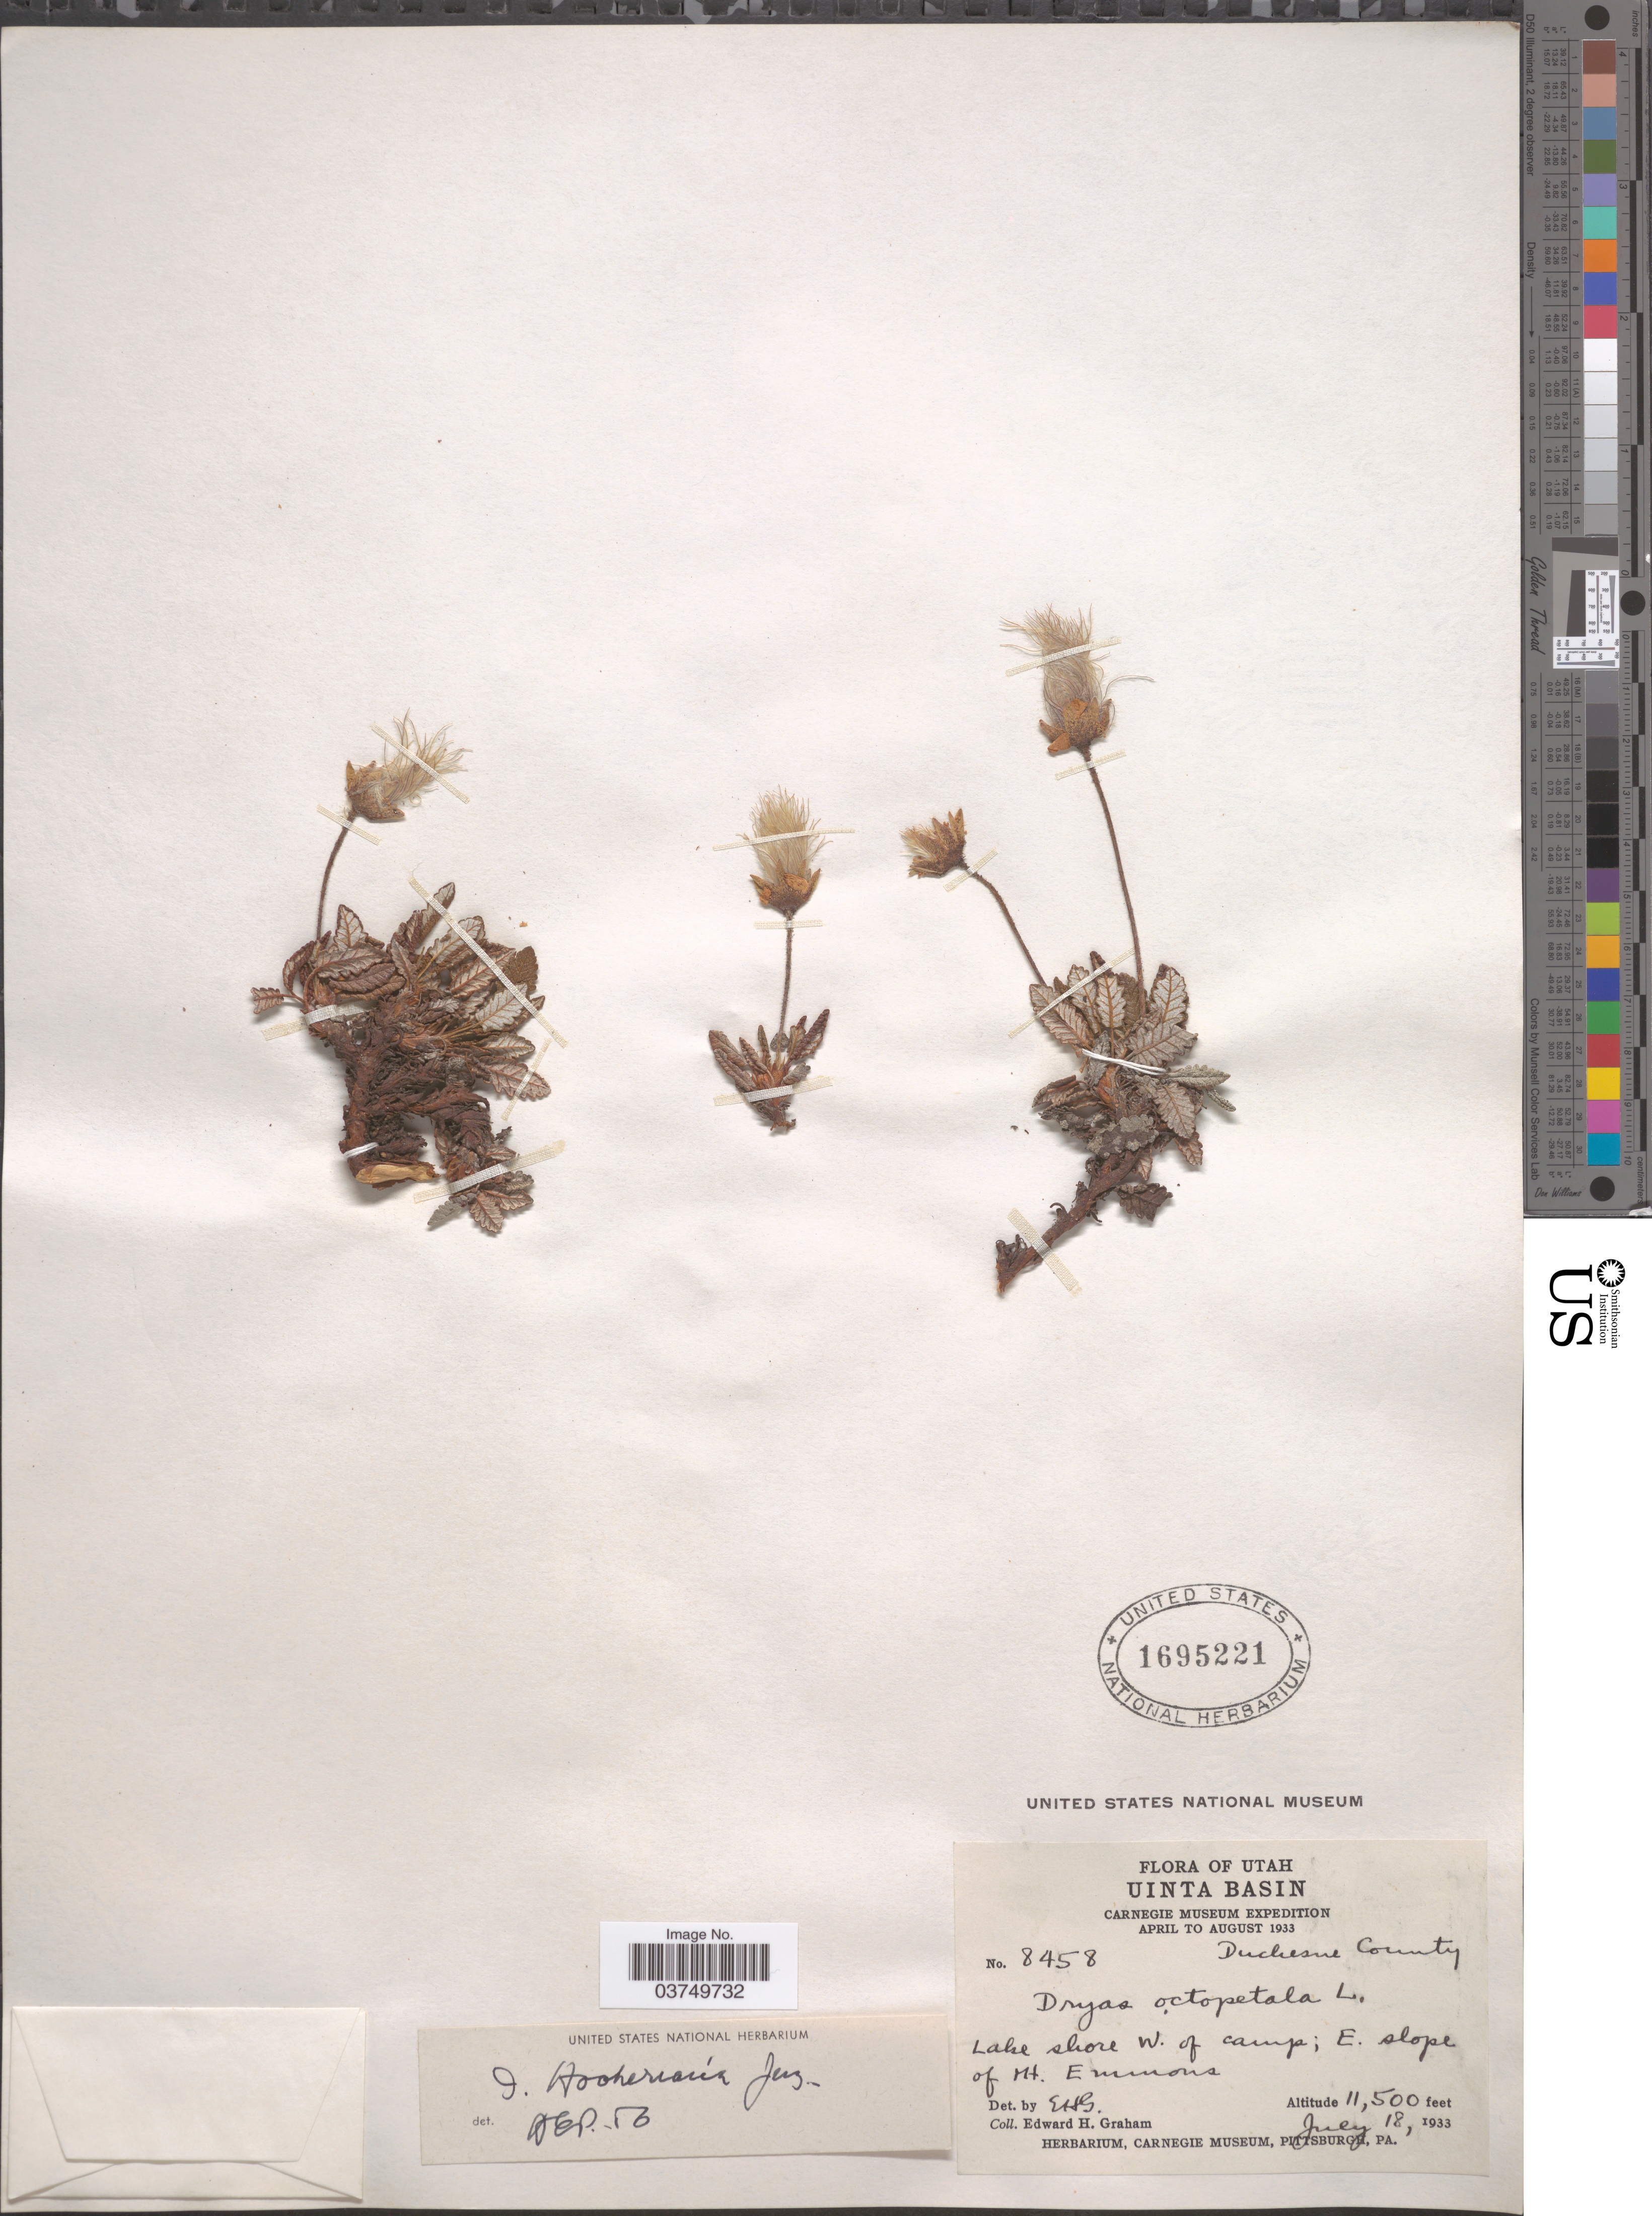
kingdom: Plantae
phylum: Tracheophyta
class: Magnoliopsida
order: Rosales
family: Rosaceae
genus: Dryas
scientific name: Dryas octopetala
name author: L.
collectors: E. H. Graham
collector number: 8458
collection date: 1933-07-18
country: United States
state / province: Utah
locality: Uinta Basin. Duchesne County. Lake shore W. of camp; E. slope of Mt. Emmons.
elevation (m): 3505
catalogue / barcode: US 1695221